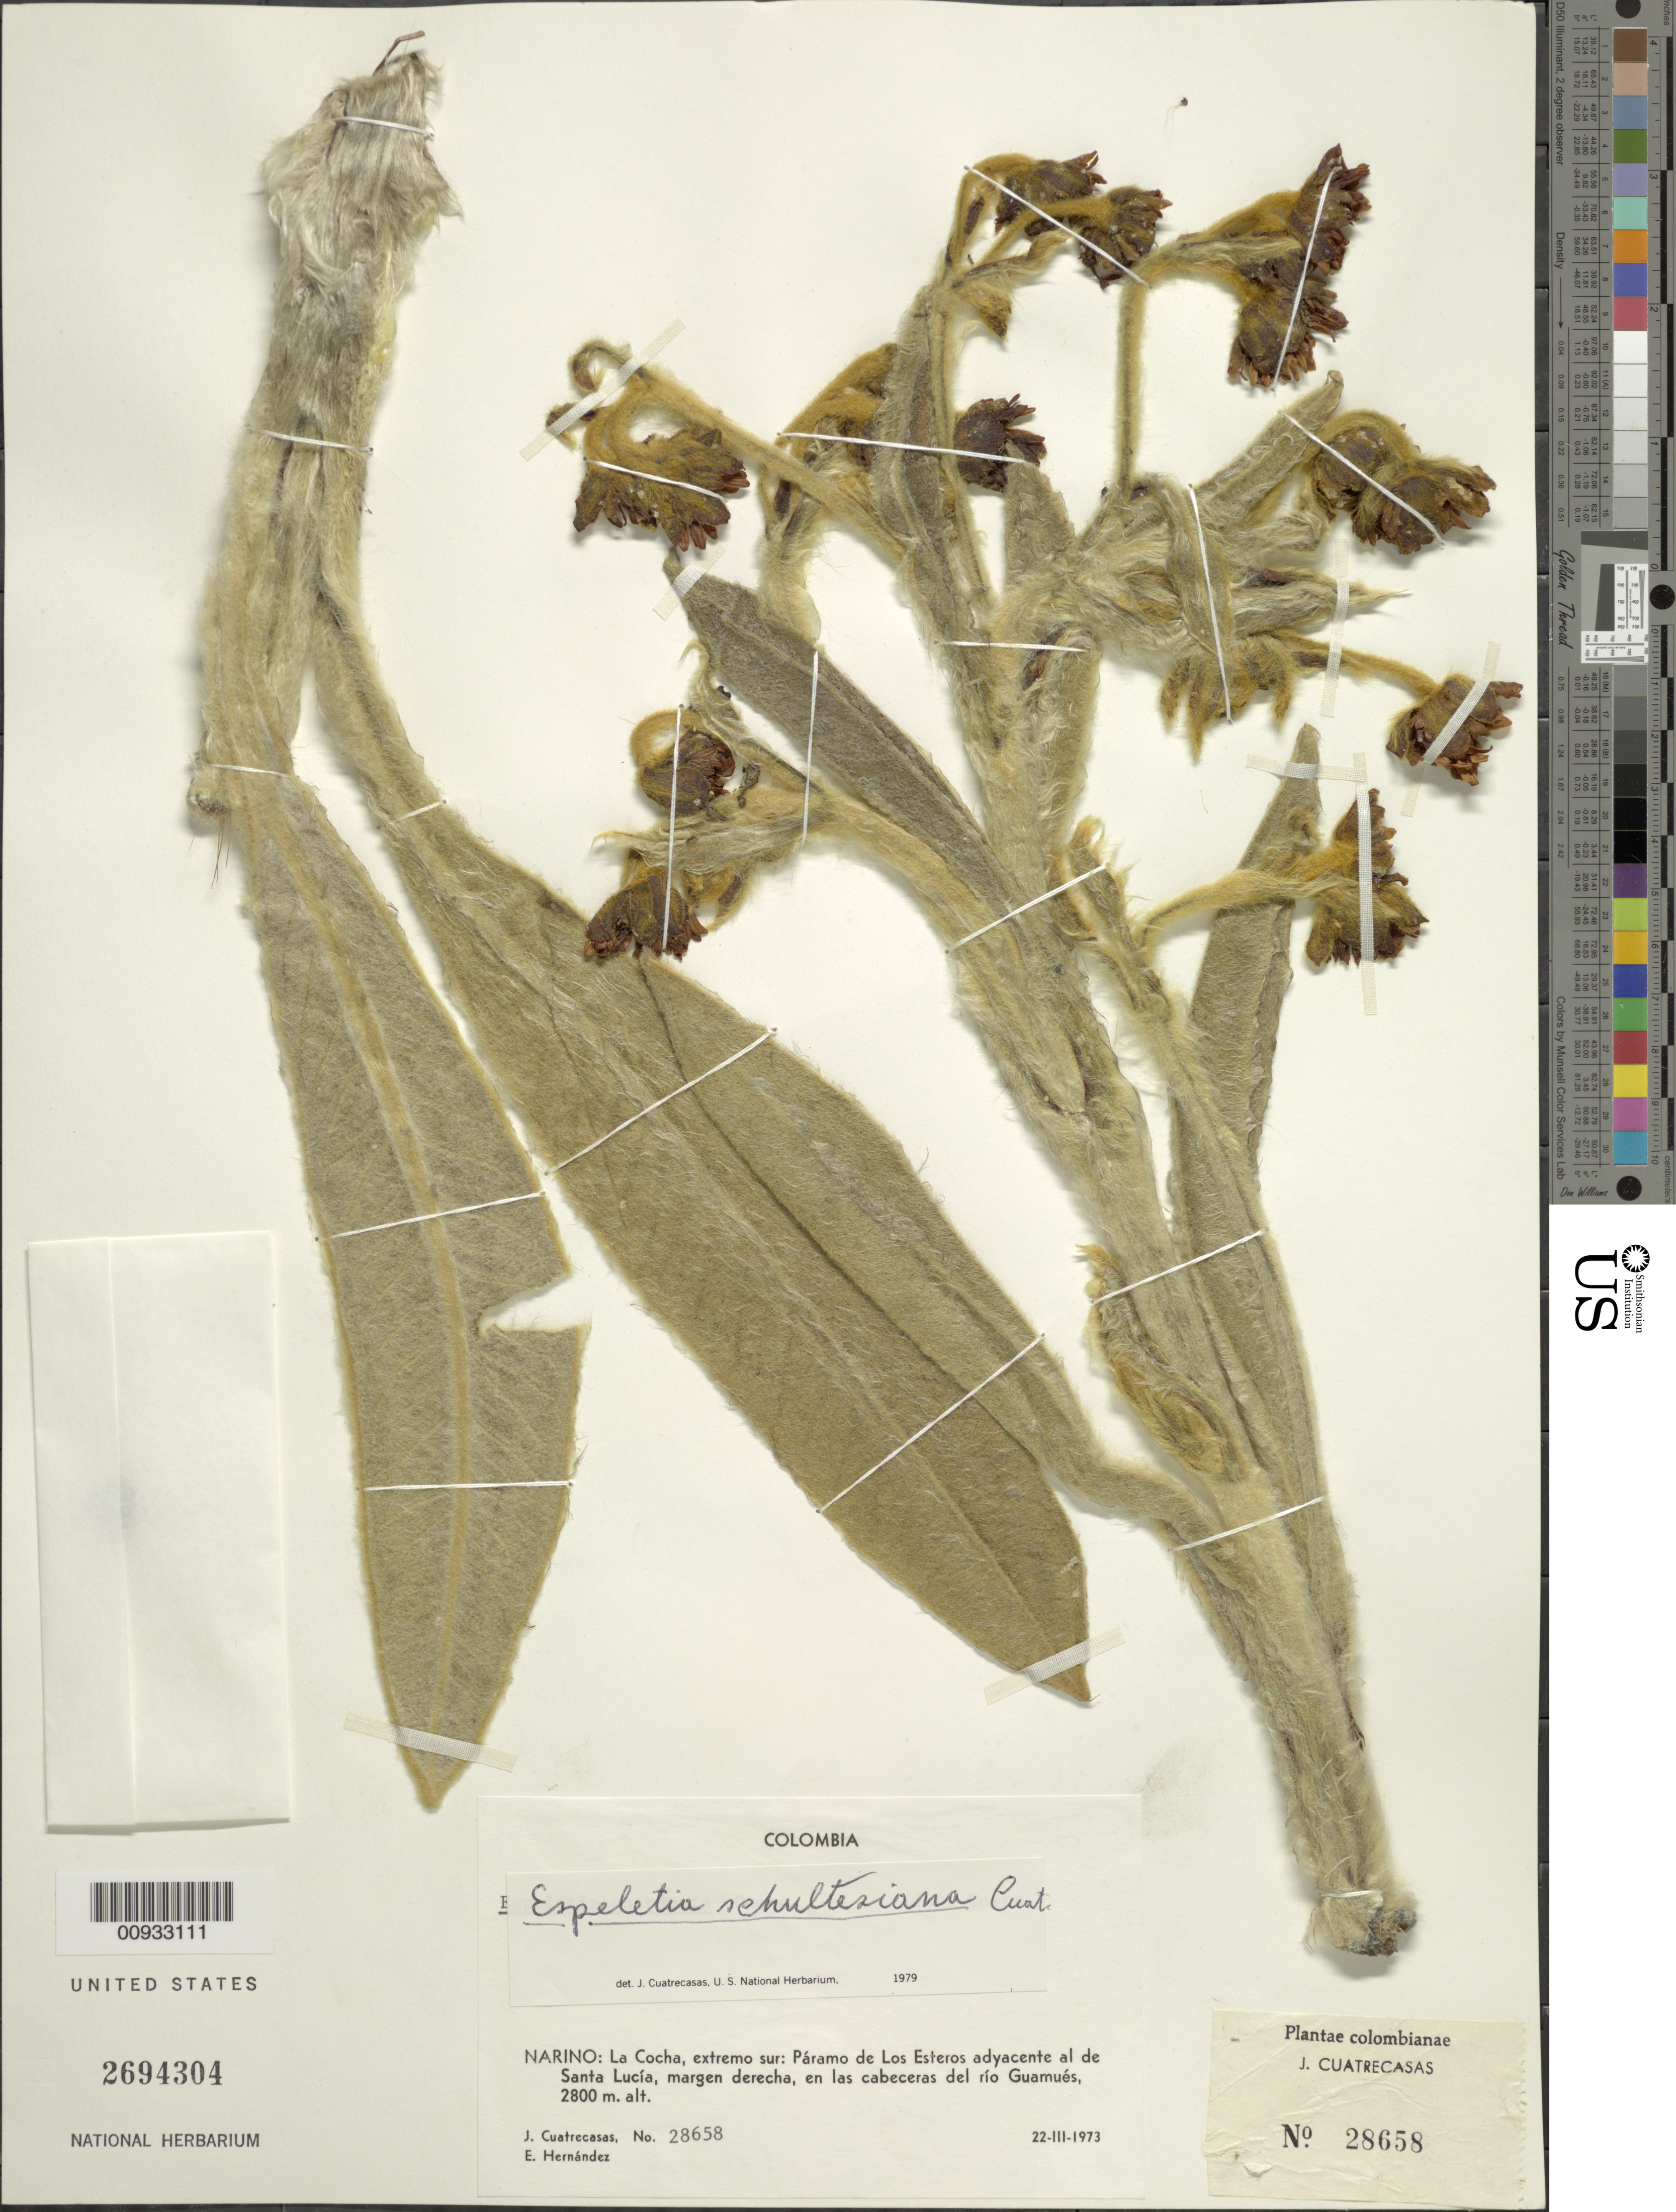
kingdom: Plantae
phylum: Tracheophyta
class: Magnoliopsida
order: Asterales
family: Asteraceae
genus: Espeletia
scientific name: Espeletia schultesiana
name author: Cuatrec.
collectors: J. Cuatrecasas & E. Hernández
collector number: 28658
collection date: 1973-03-22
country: Colombia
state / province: Nariño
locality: La Cocha, extremo sur, Paramo de Los Esteros adyacente al de Santa Lucia, margen derecha, en las cabeceras del rio Guamues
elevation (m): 2800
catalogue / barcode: US 2694304